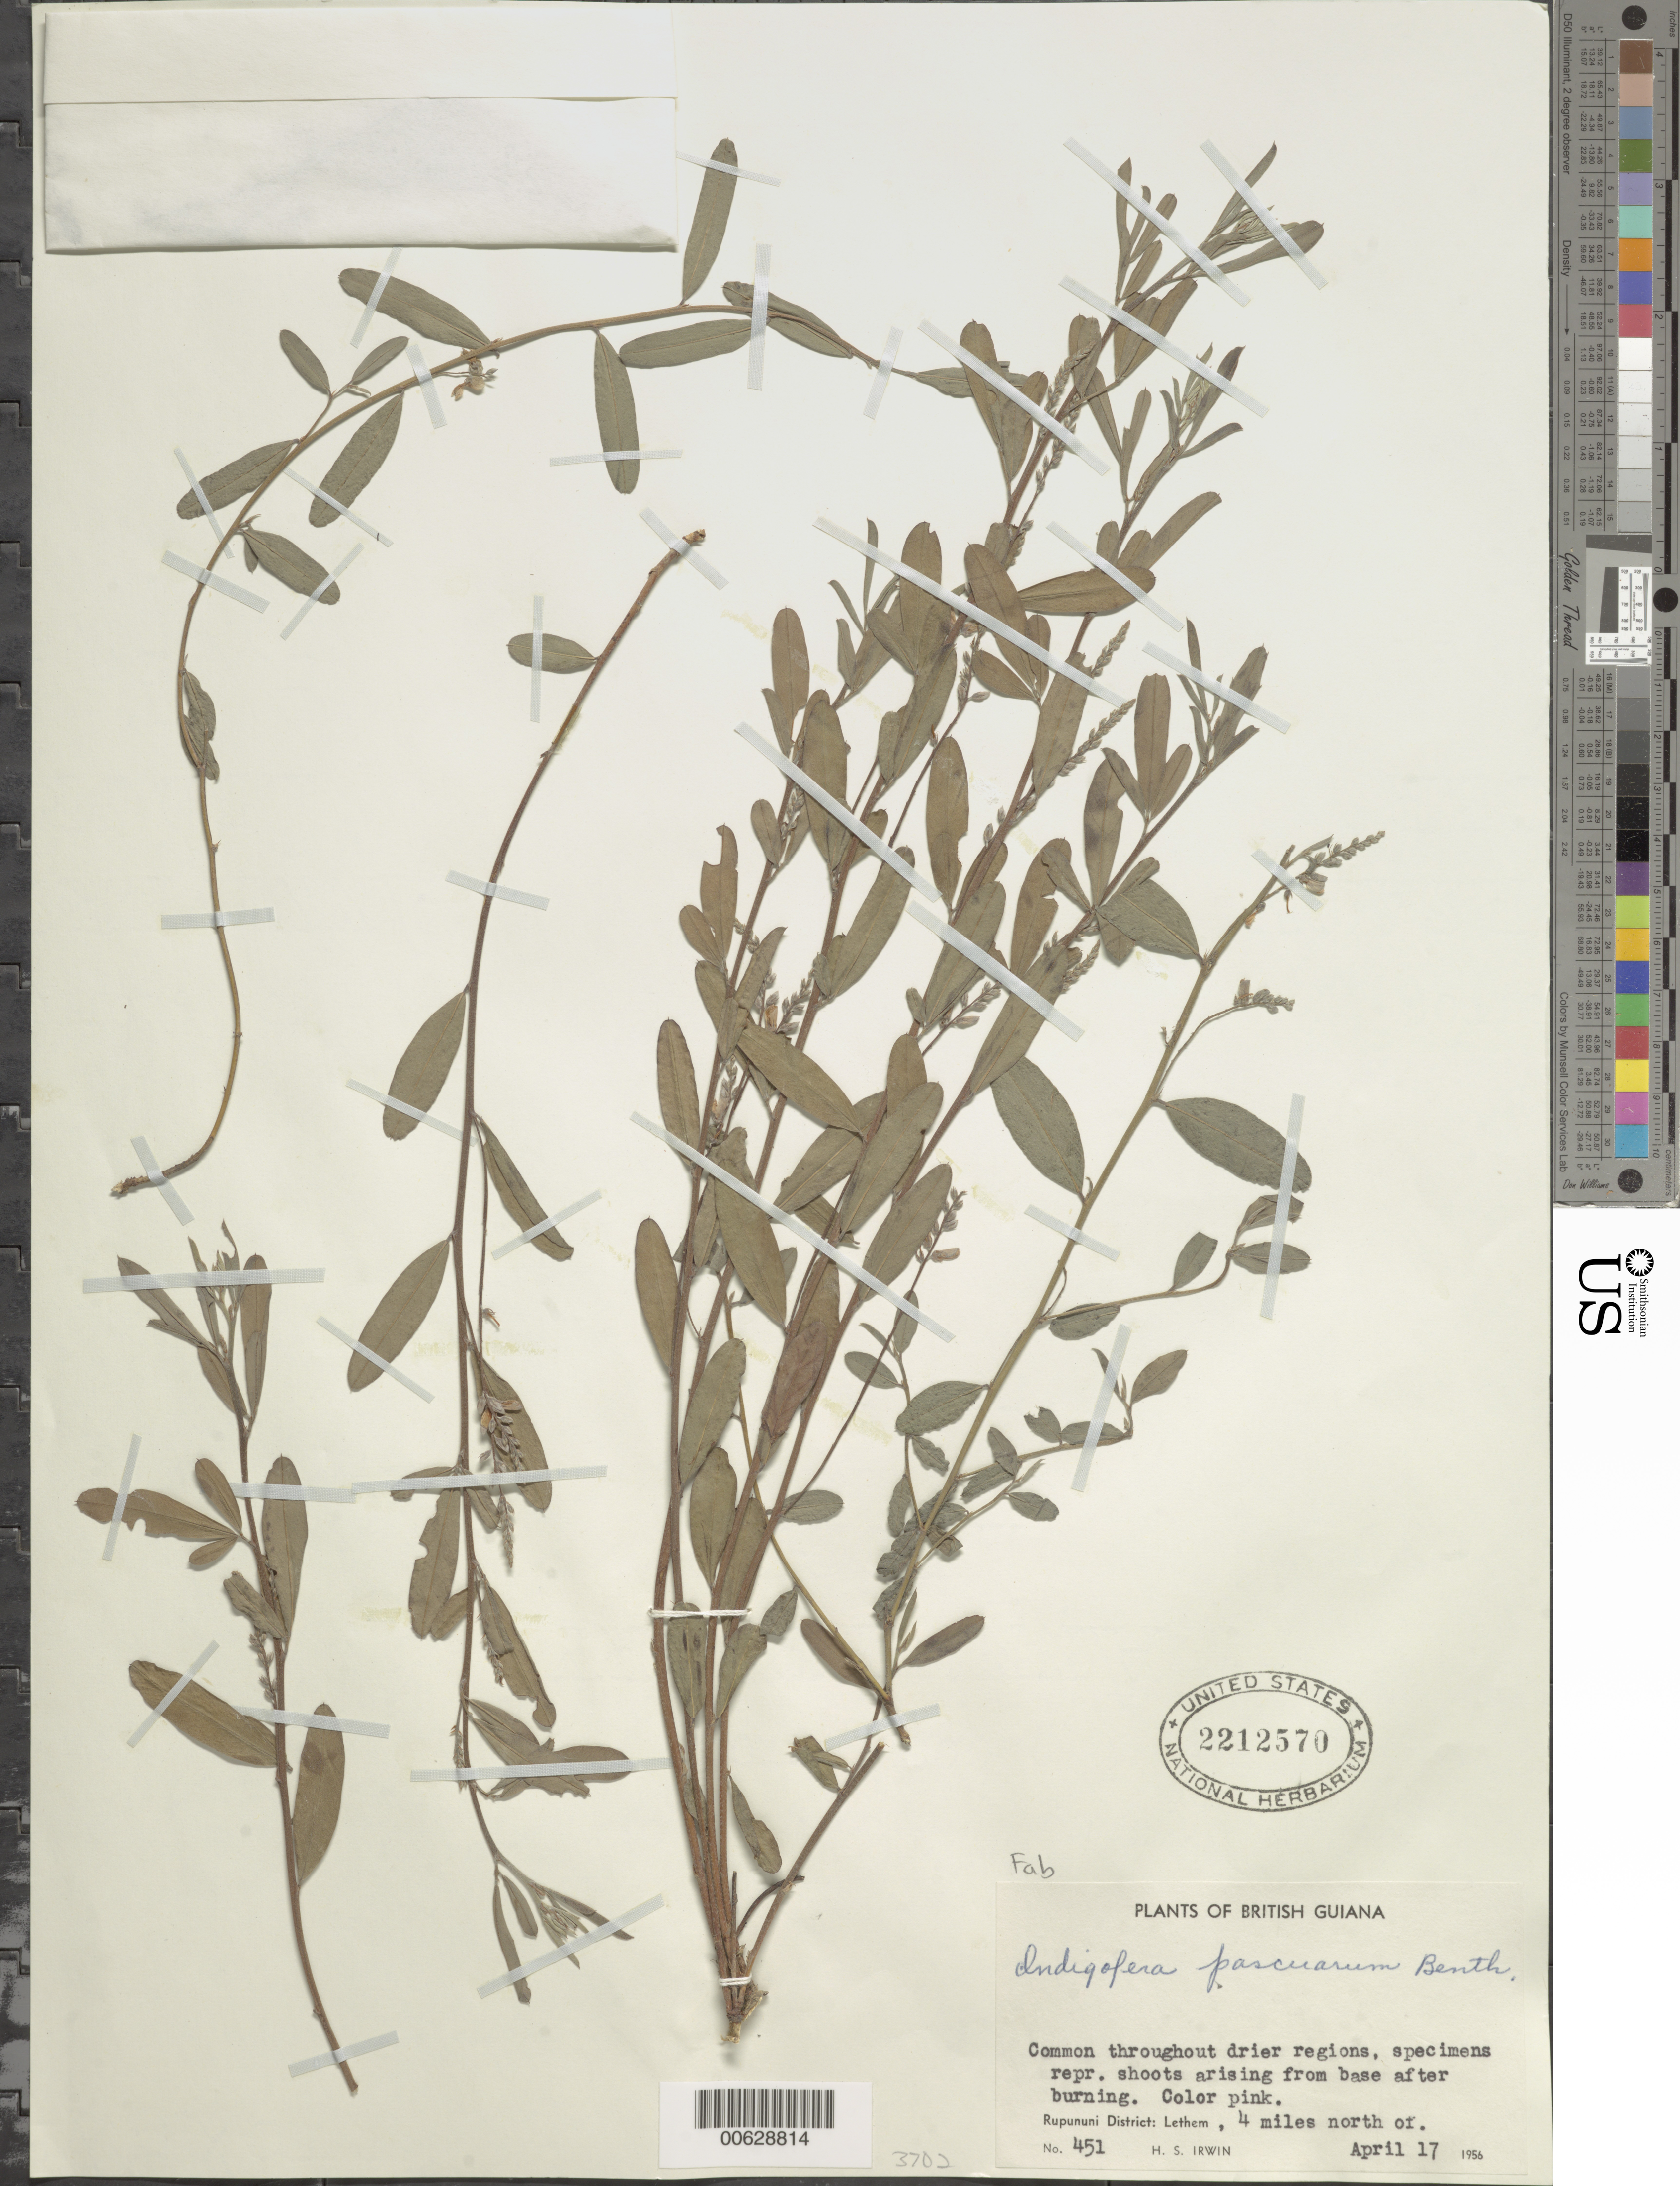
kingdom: Plantae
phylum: Tracheophyta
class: Magnoliopsida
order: Fabales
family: Fabaceae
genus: Indigofera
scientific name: Indigofera pascuorum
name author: Benth.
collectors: H. Irwin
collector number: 451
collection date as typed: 17-Apr-56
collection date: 1956-04-17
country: Guyana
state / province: U. Takutu-U. Essequibo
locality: Rupununi Dist., 4 mi. N of Lethem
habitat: In drier regions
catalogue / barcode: US 2212570